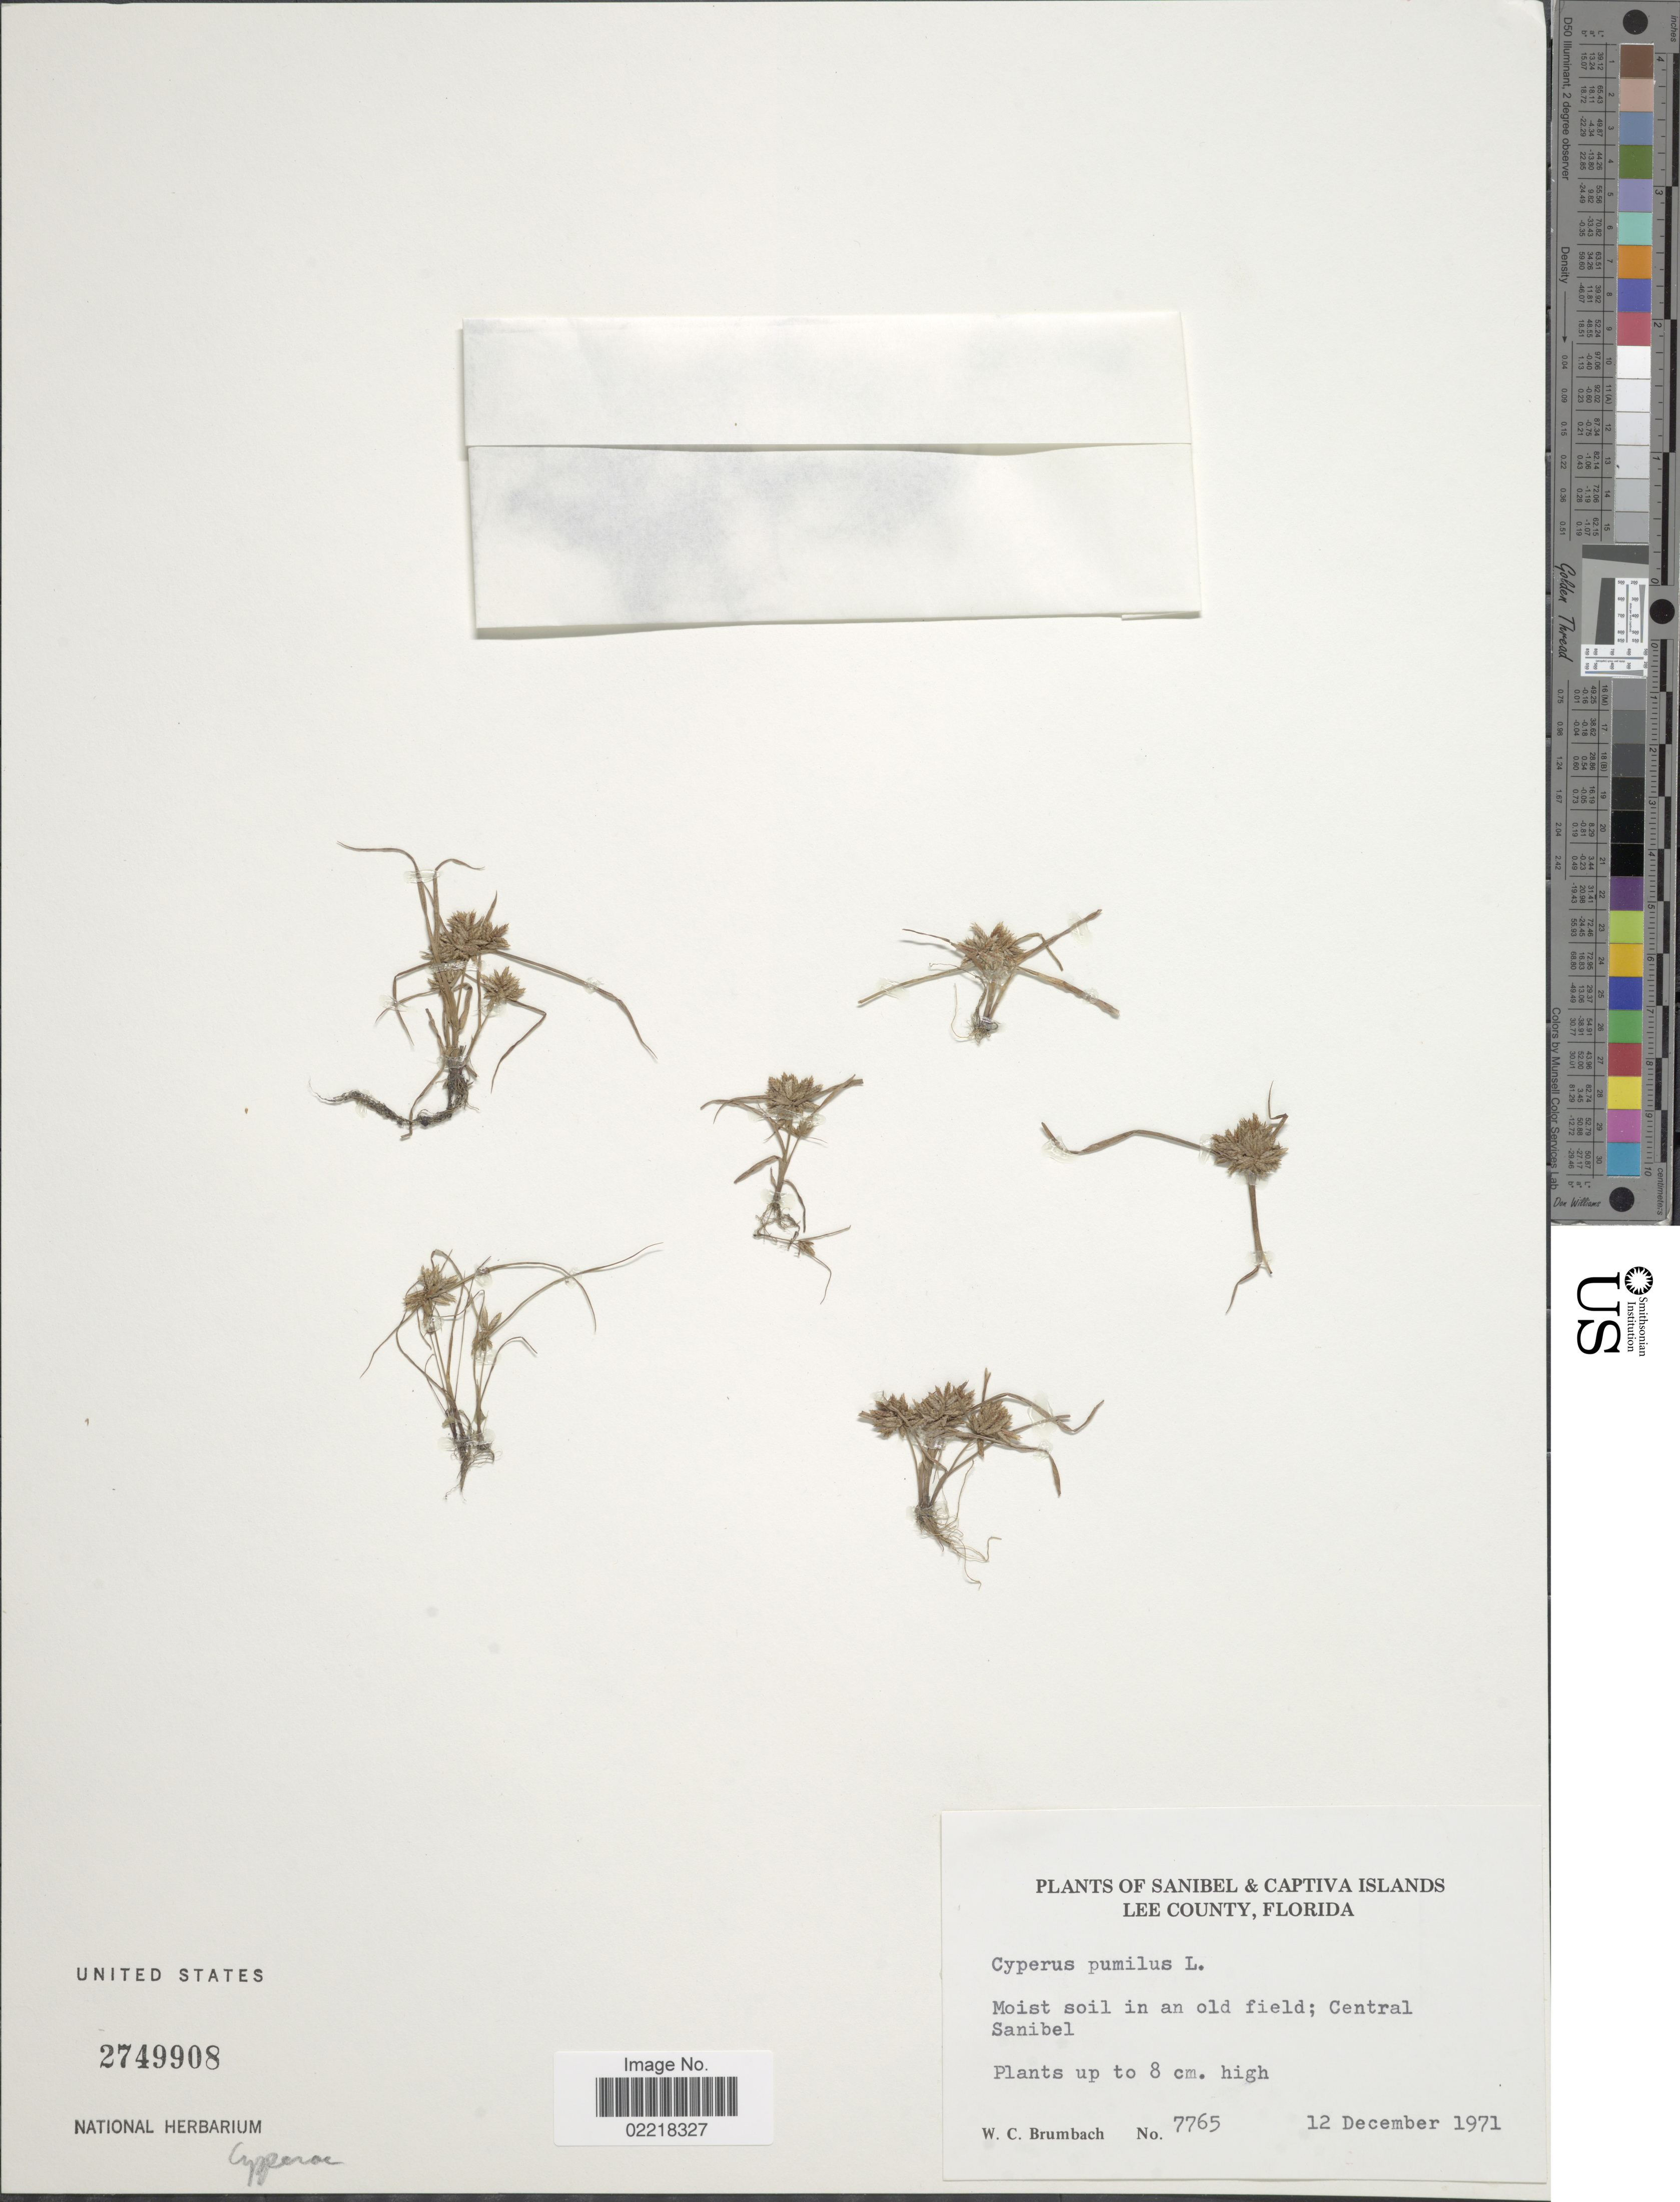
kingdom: Plantae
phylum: Tracheophyta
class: Liliopsida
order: Poales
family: Cyperaceae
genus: Cyperus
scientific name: Cyperus pumilus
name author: L.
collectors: W. C. Brumbach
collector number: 7765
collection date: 1971-12-12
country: United States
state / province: Florida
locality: Sanibel & Captiva Islands, Lee County, Central Sanibel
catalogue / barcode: US 2749908